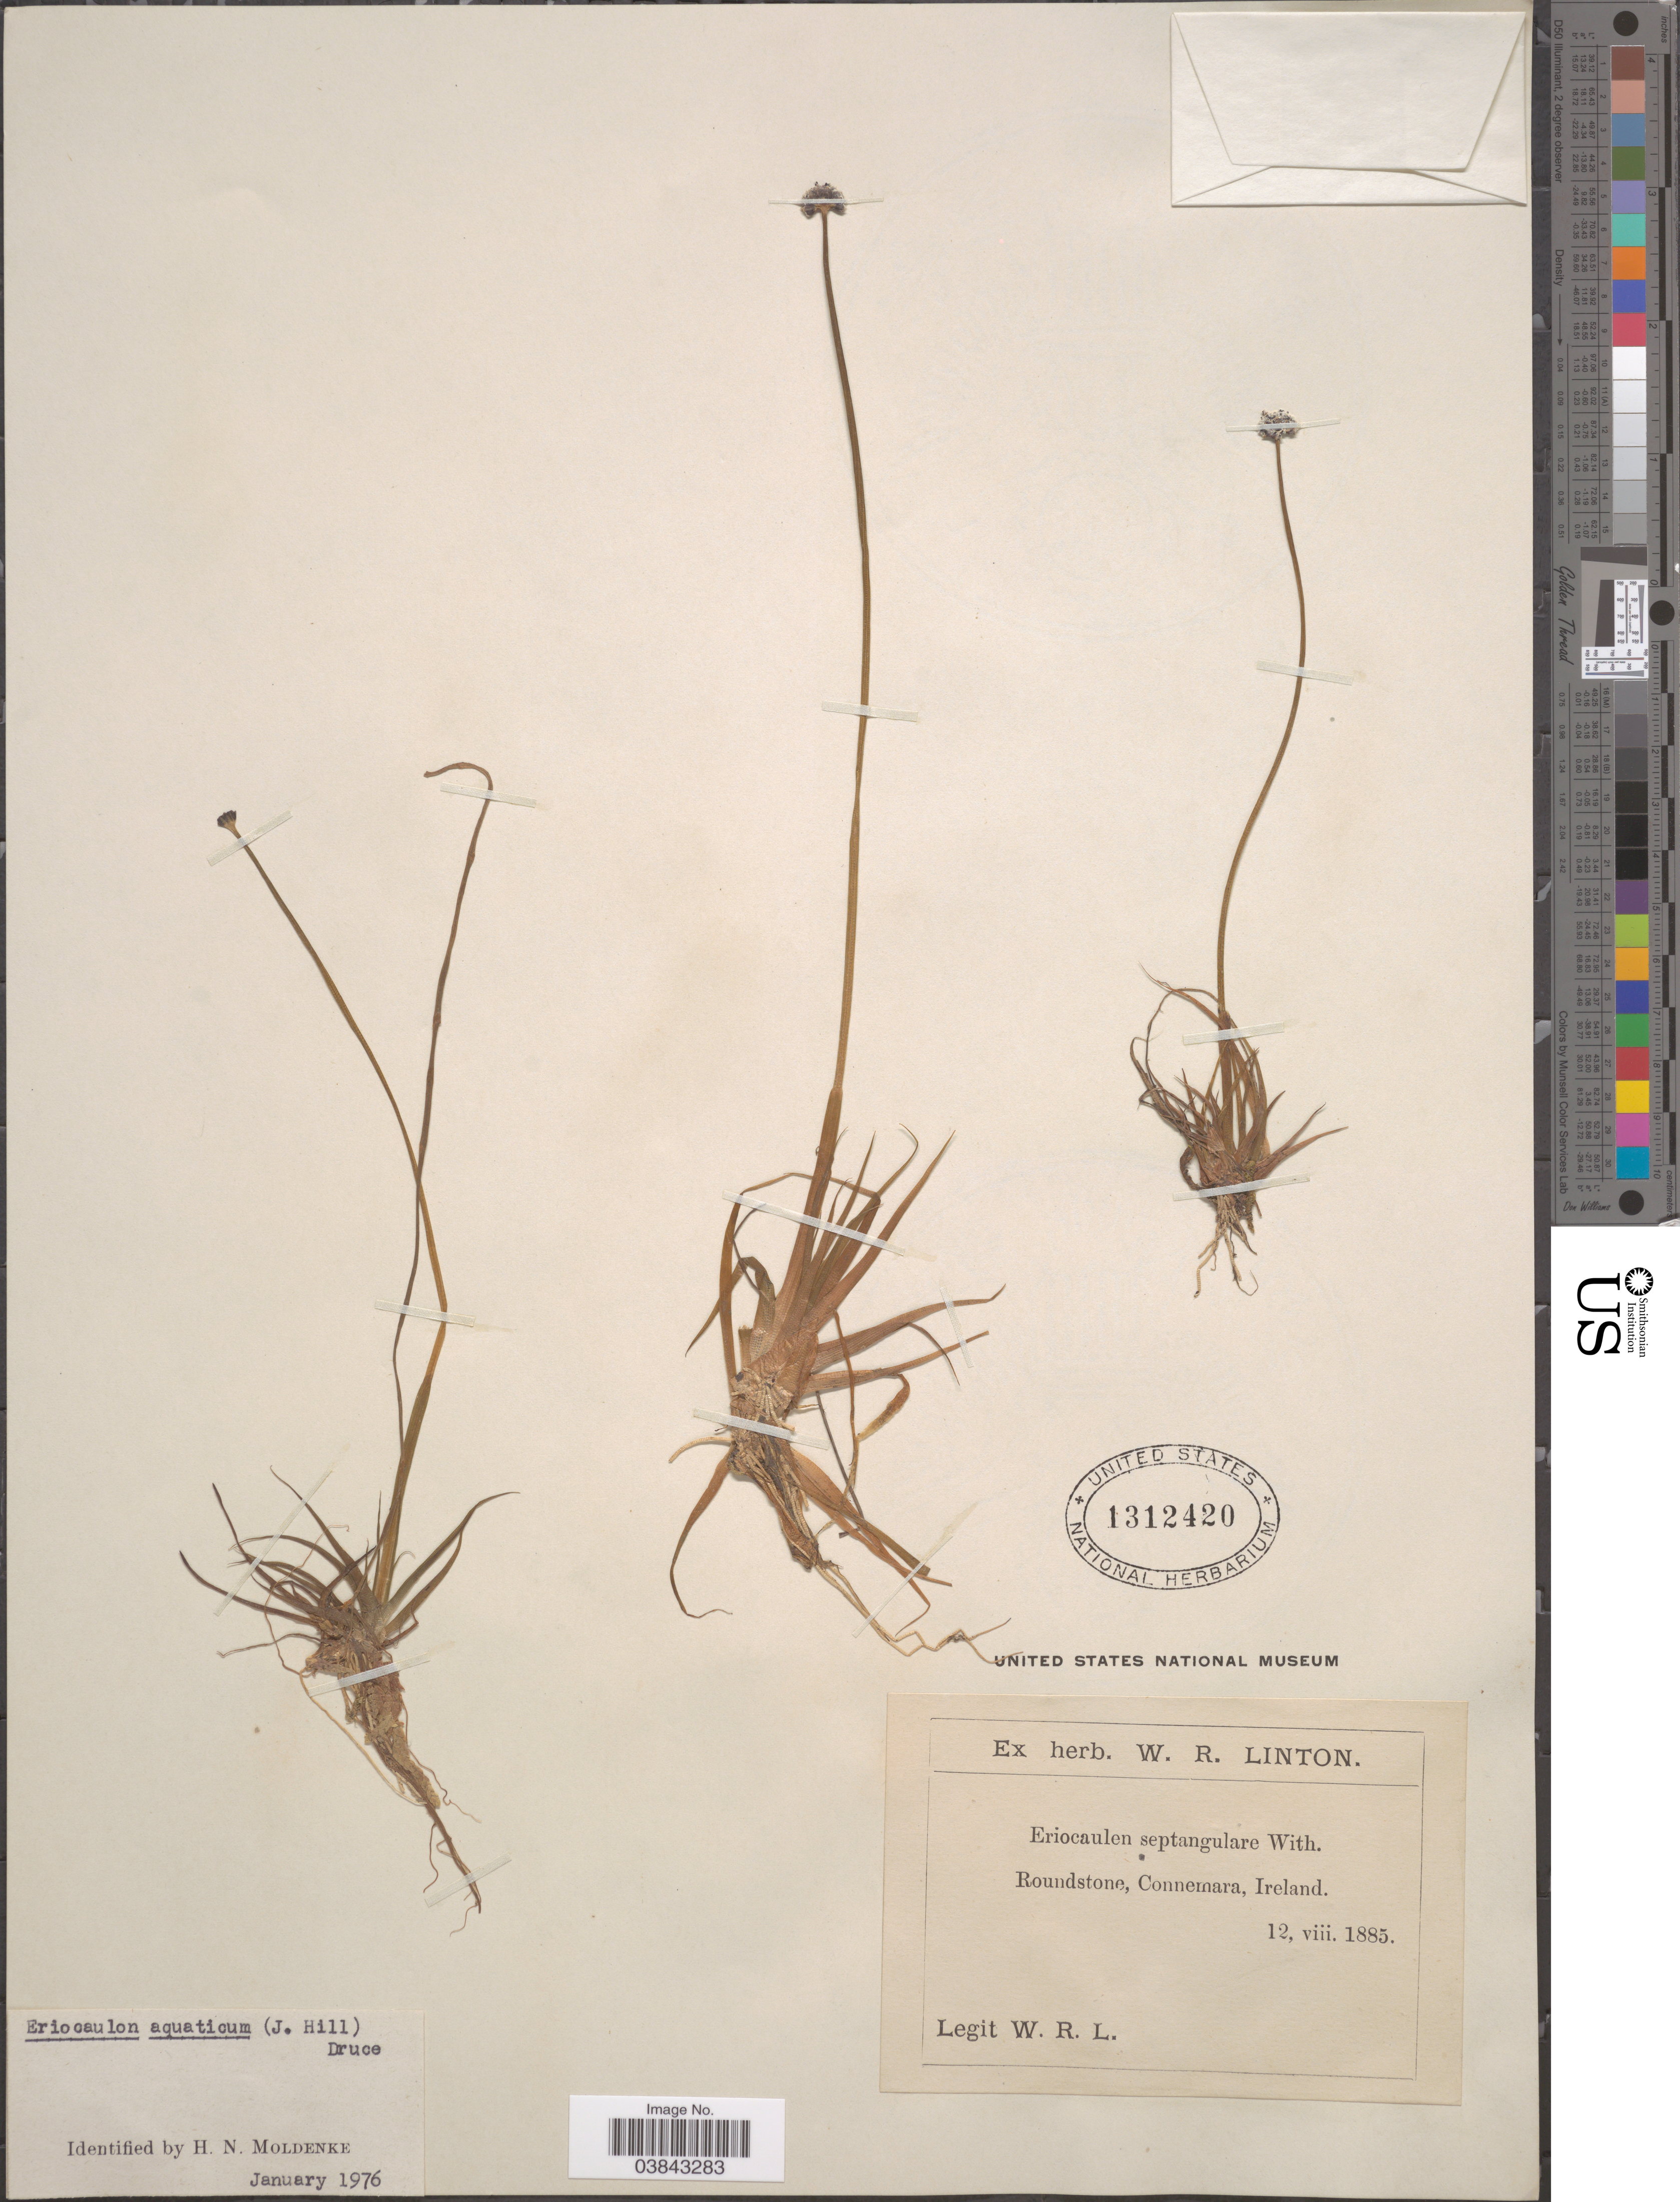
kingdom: Plantae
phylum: Tracheophyta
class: Liliopsida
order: Poales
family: Eriocaulaceae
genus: Eriocaulon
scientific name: Eriocaulon aquaticum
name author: (Hill) Druce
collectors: W. Linton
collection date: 1885-08-12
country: Bermuda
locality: Roundstone, Connemara, Ireland.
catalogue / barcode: US 1312420